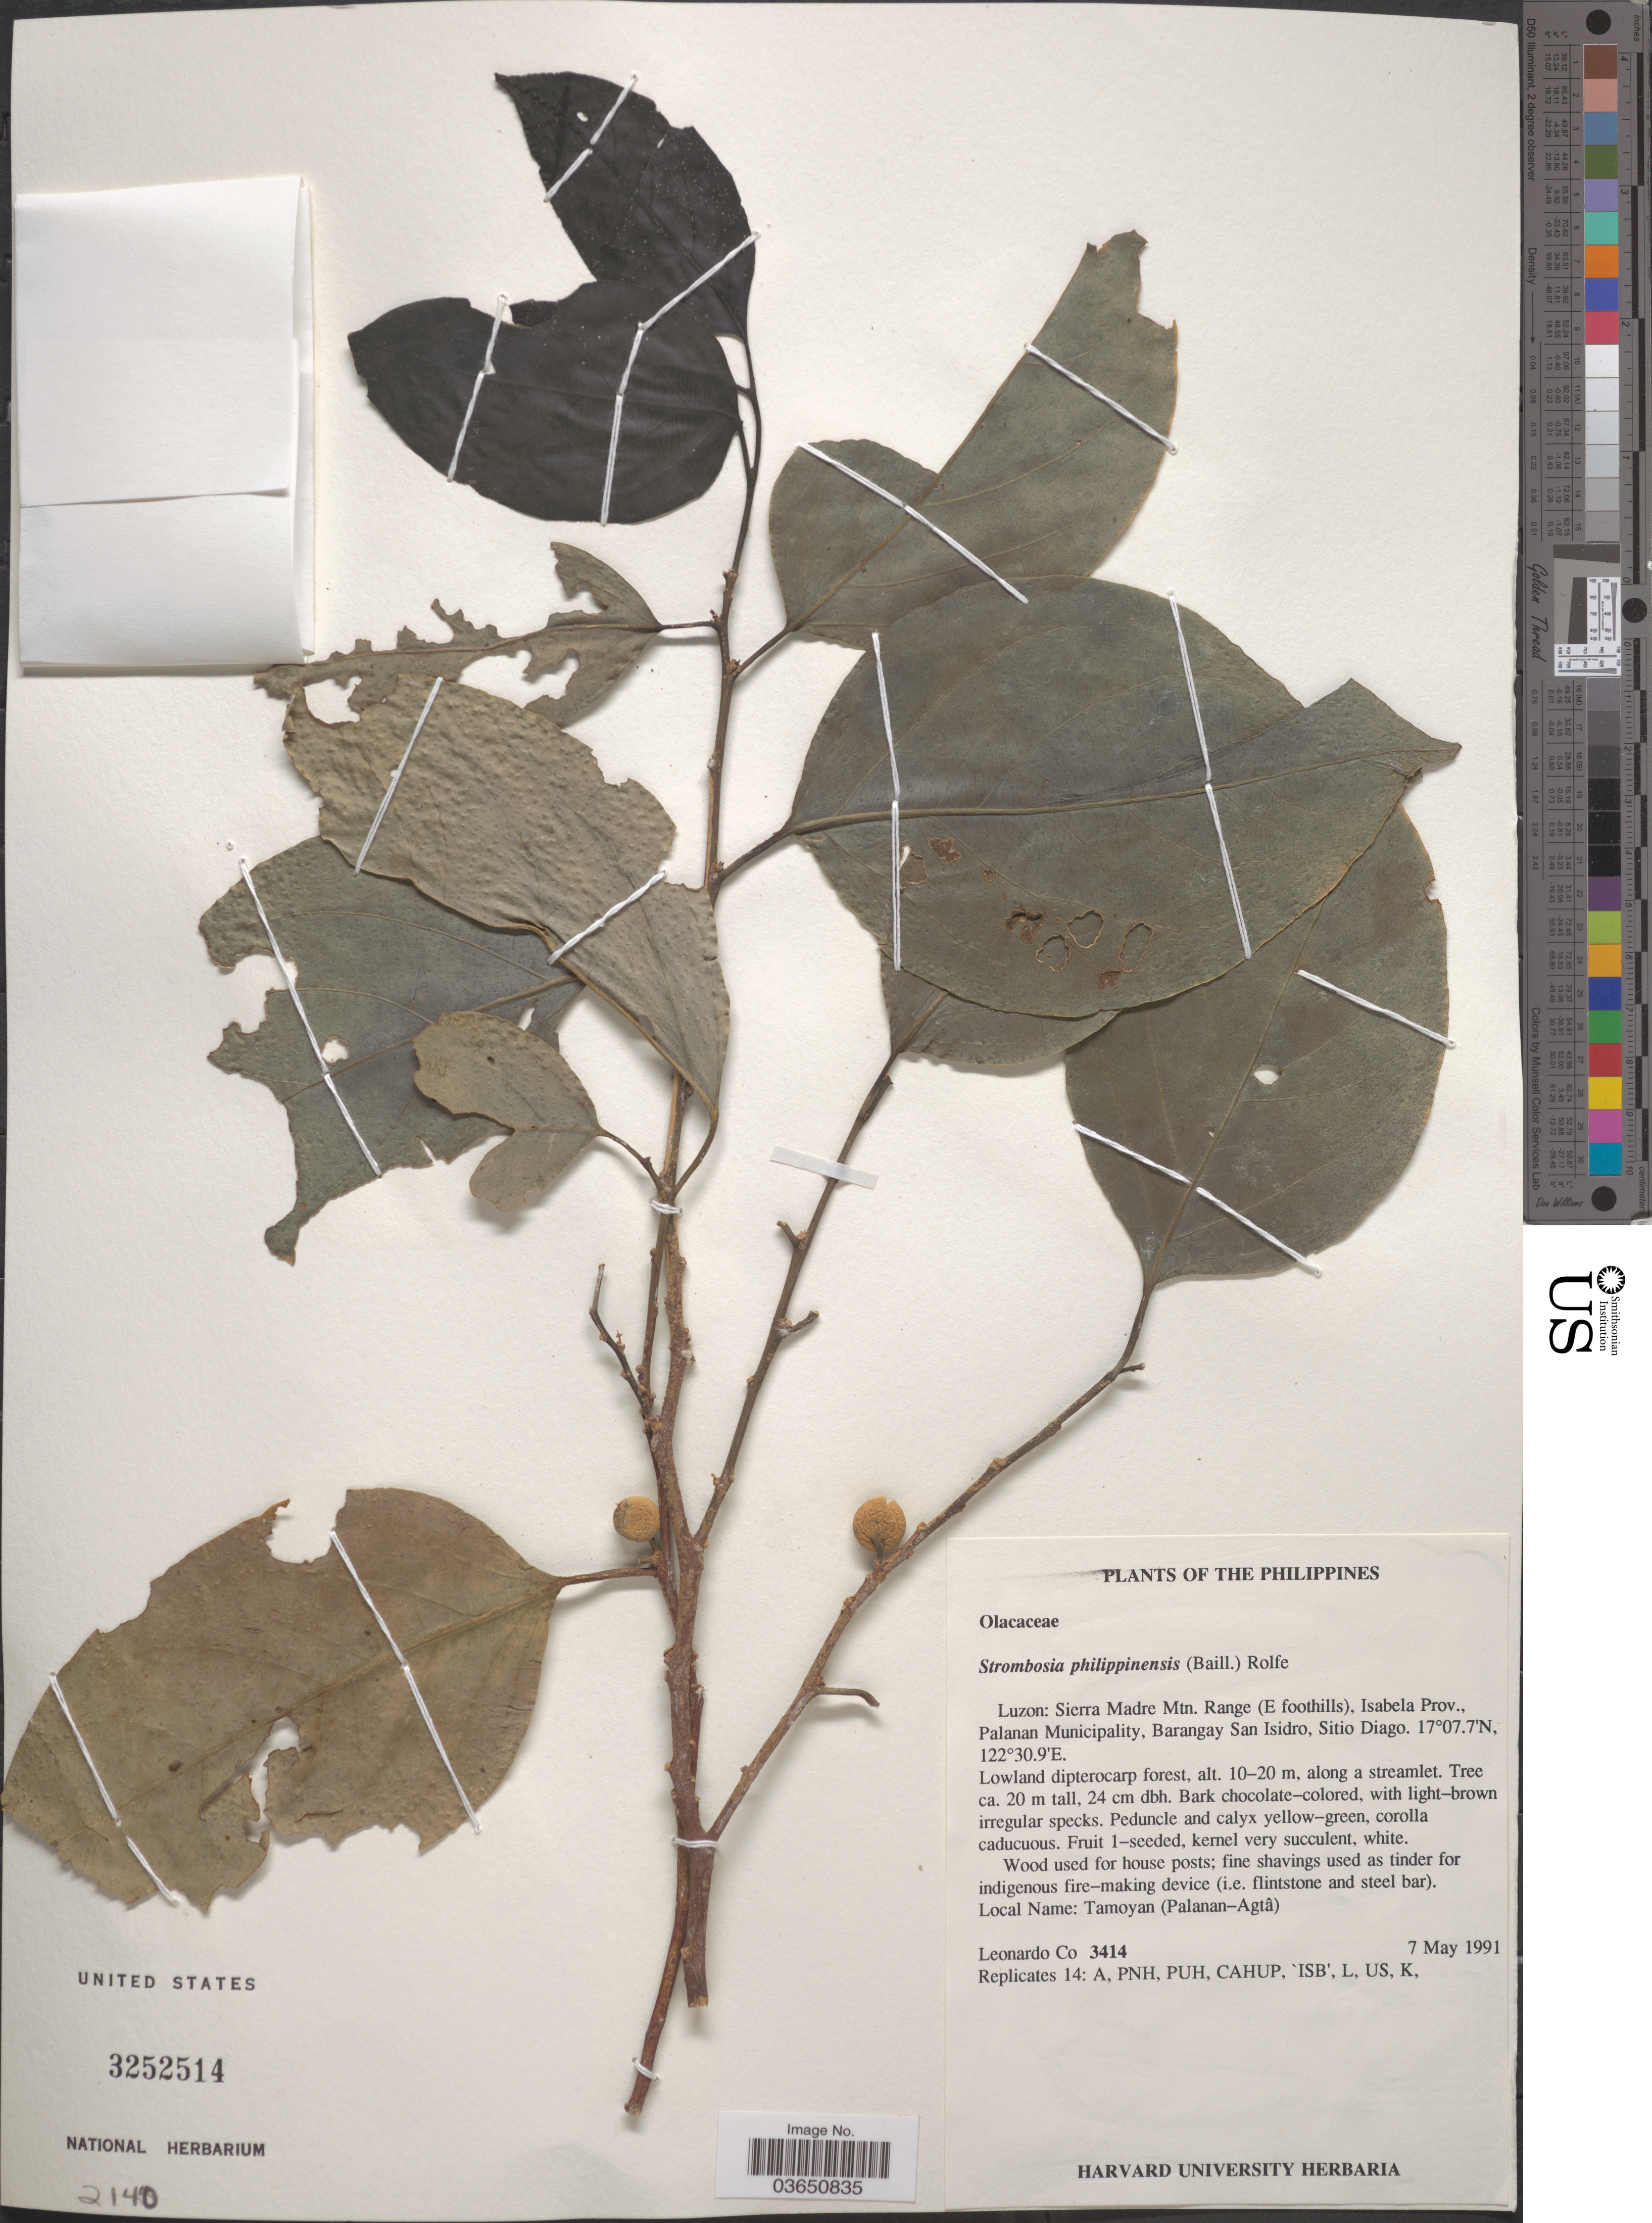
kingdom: Plantae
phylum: Tracheophyta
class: Magnoliopsida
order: Santalales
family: Strombosiaceae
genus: Strombosia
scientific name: Strombosia philippinensis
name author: (Baill.) Rolfe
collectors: L. Co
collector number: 3414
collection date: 1991-05-07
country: Philippines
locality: Luzon: Sierra Madre Mtn. Range (E foothills), Isabela Prov., Palanan Municipality, Barangay San Isidro, Sitio Diago.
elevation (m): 10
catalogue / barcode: US 3252514